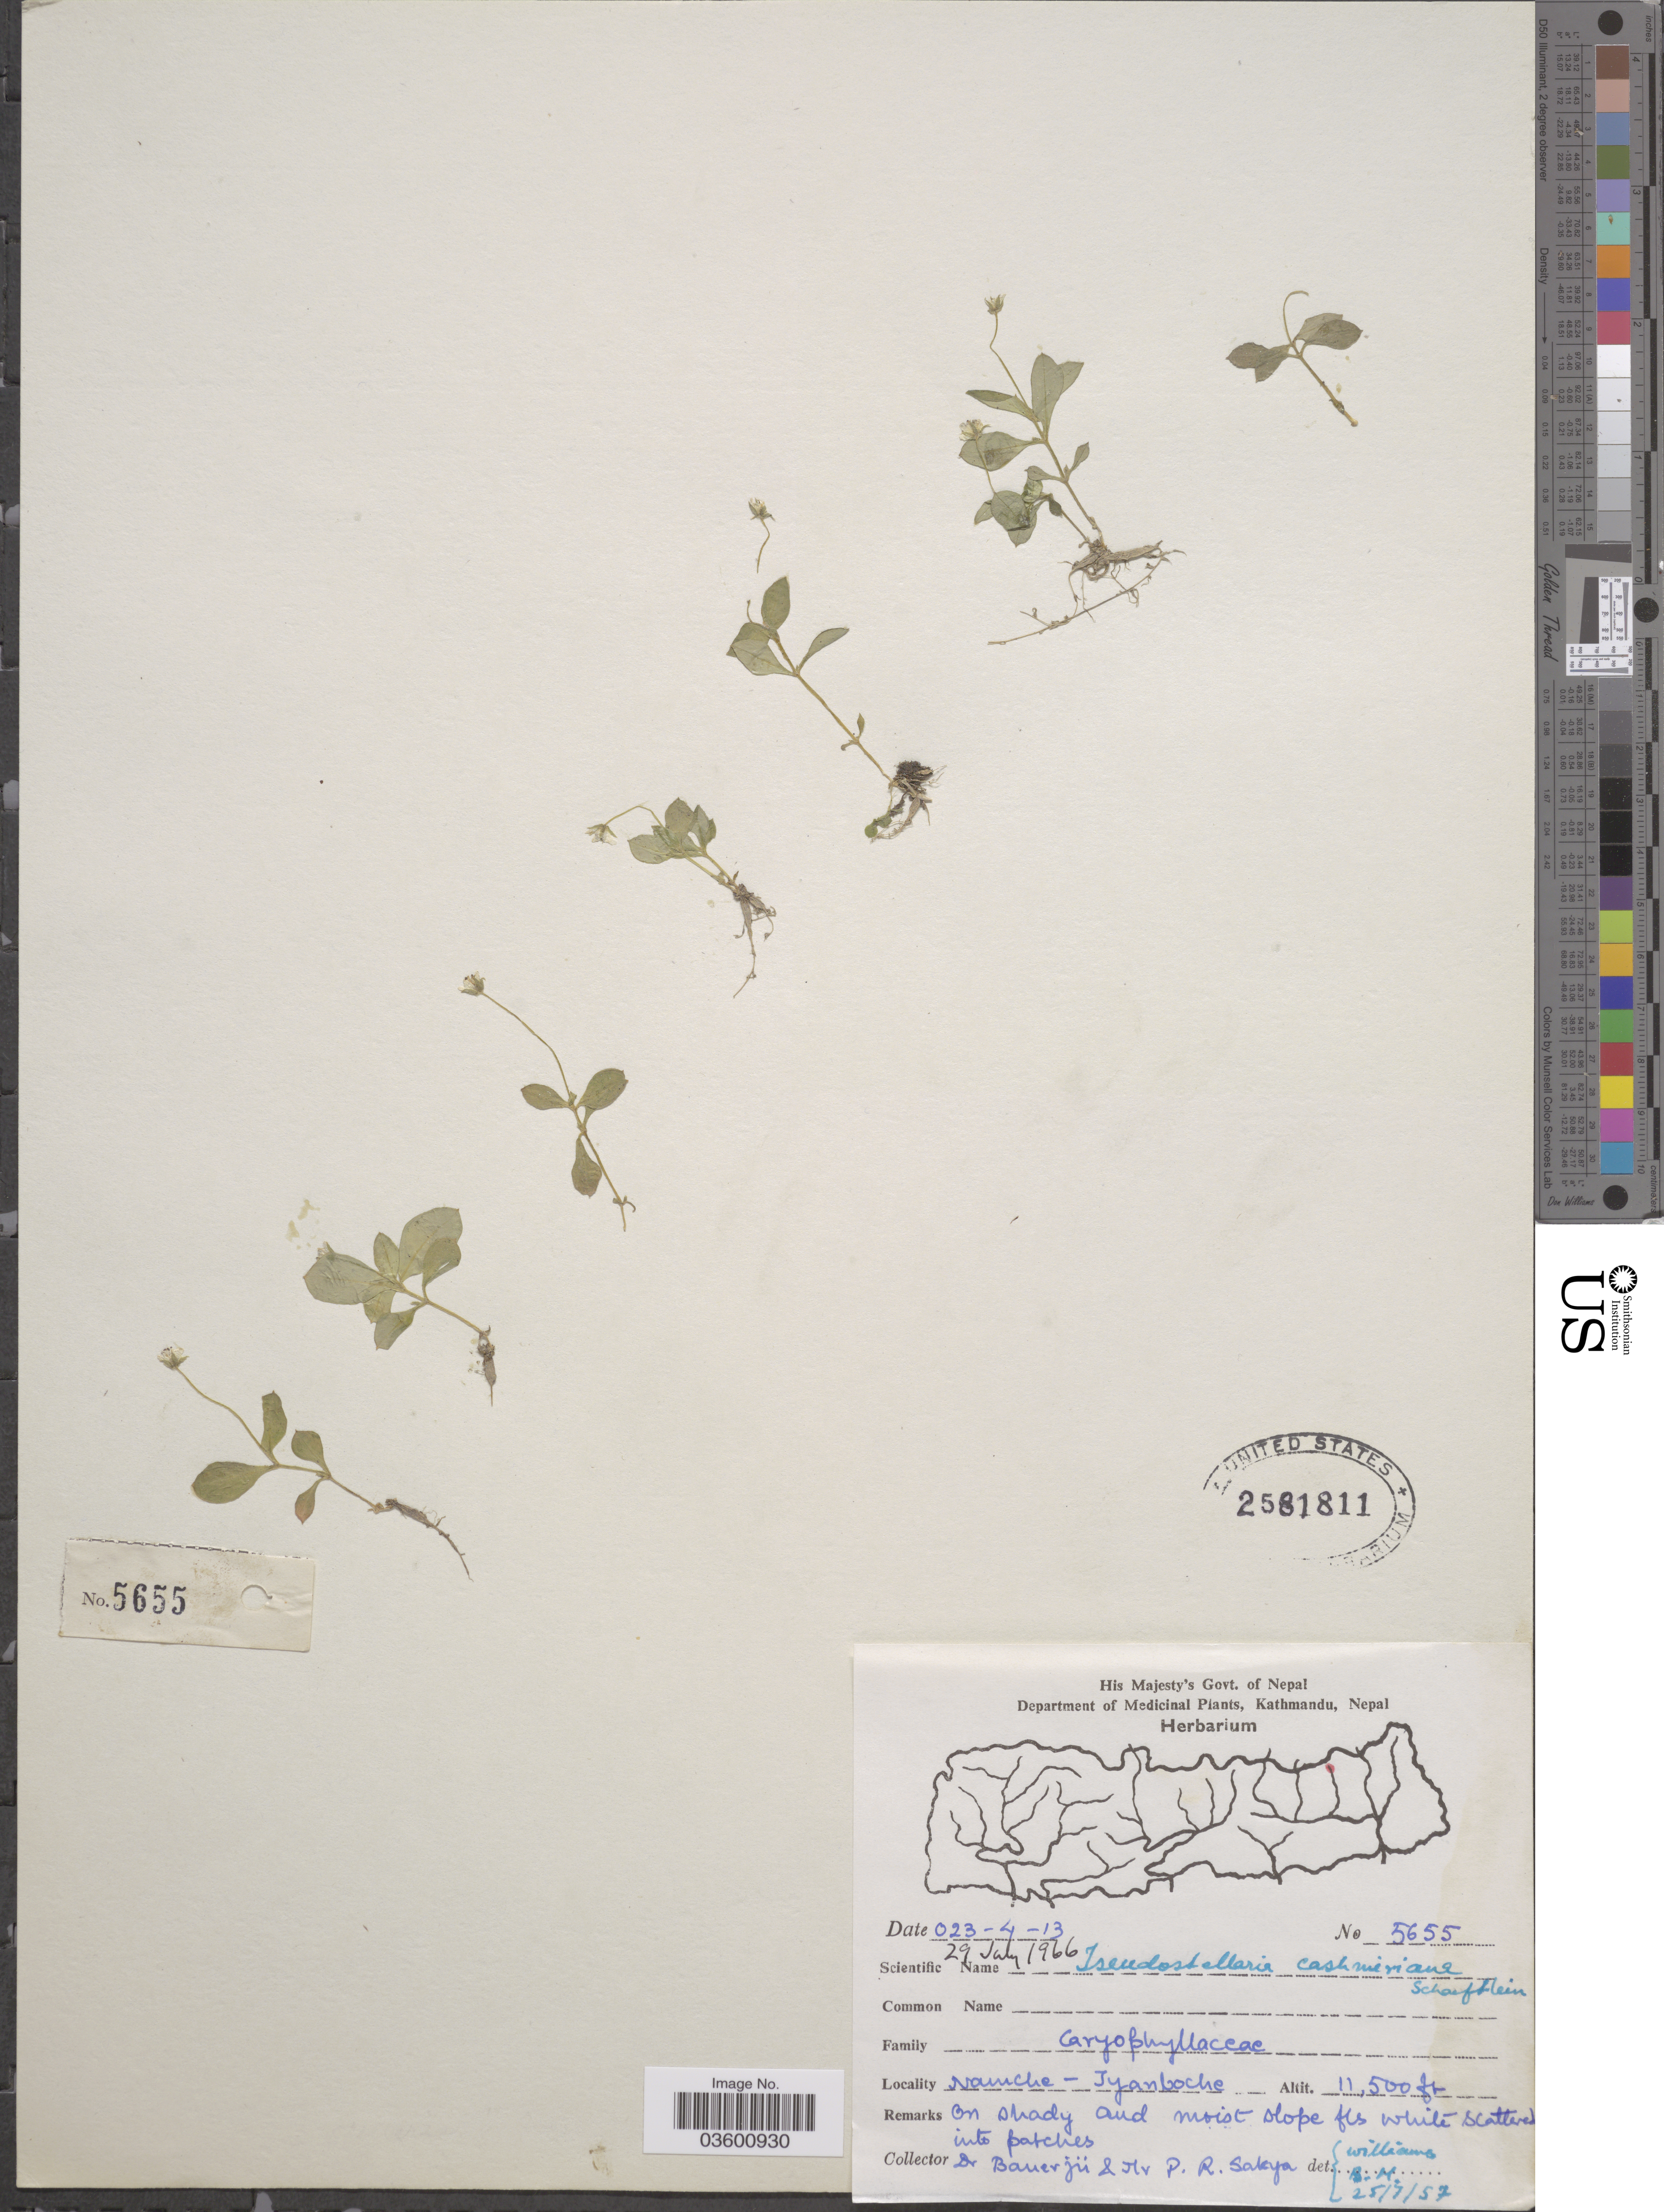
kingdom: Plantae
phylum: Tracheophyta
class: Magnoliopsida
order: Caryophyllales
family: Caryophyllaceae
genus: Pseudostellaria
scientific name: Pseudostellaria cashmiriana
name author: Schaeftl.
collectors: -. Banerjee & P. Sakya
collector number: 5655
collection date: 1923-07-13/1966-07-29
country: Nepal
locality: Namche - Syanboche.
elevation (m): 3505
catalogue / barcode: US 2581811